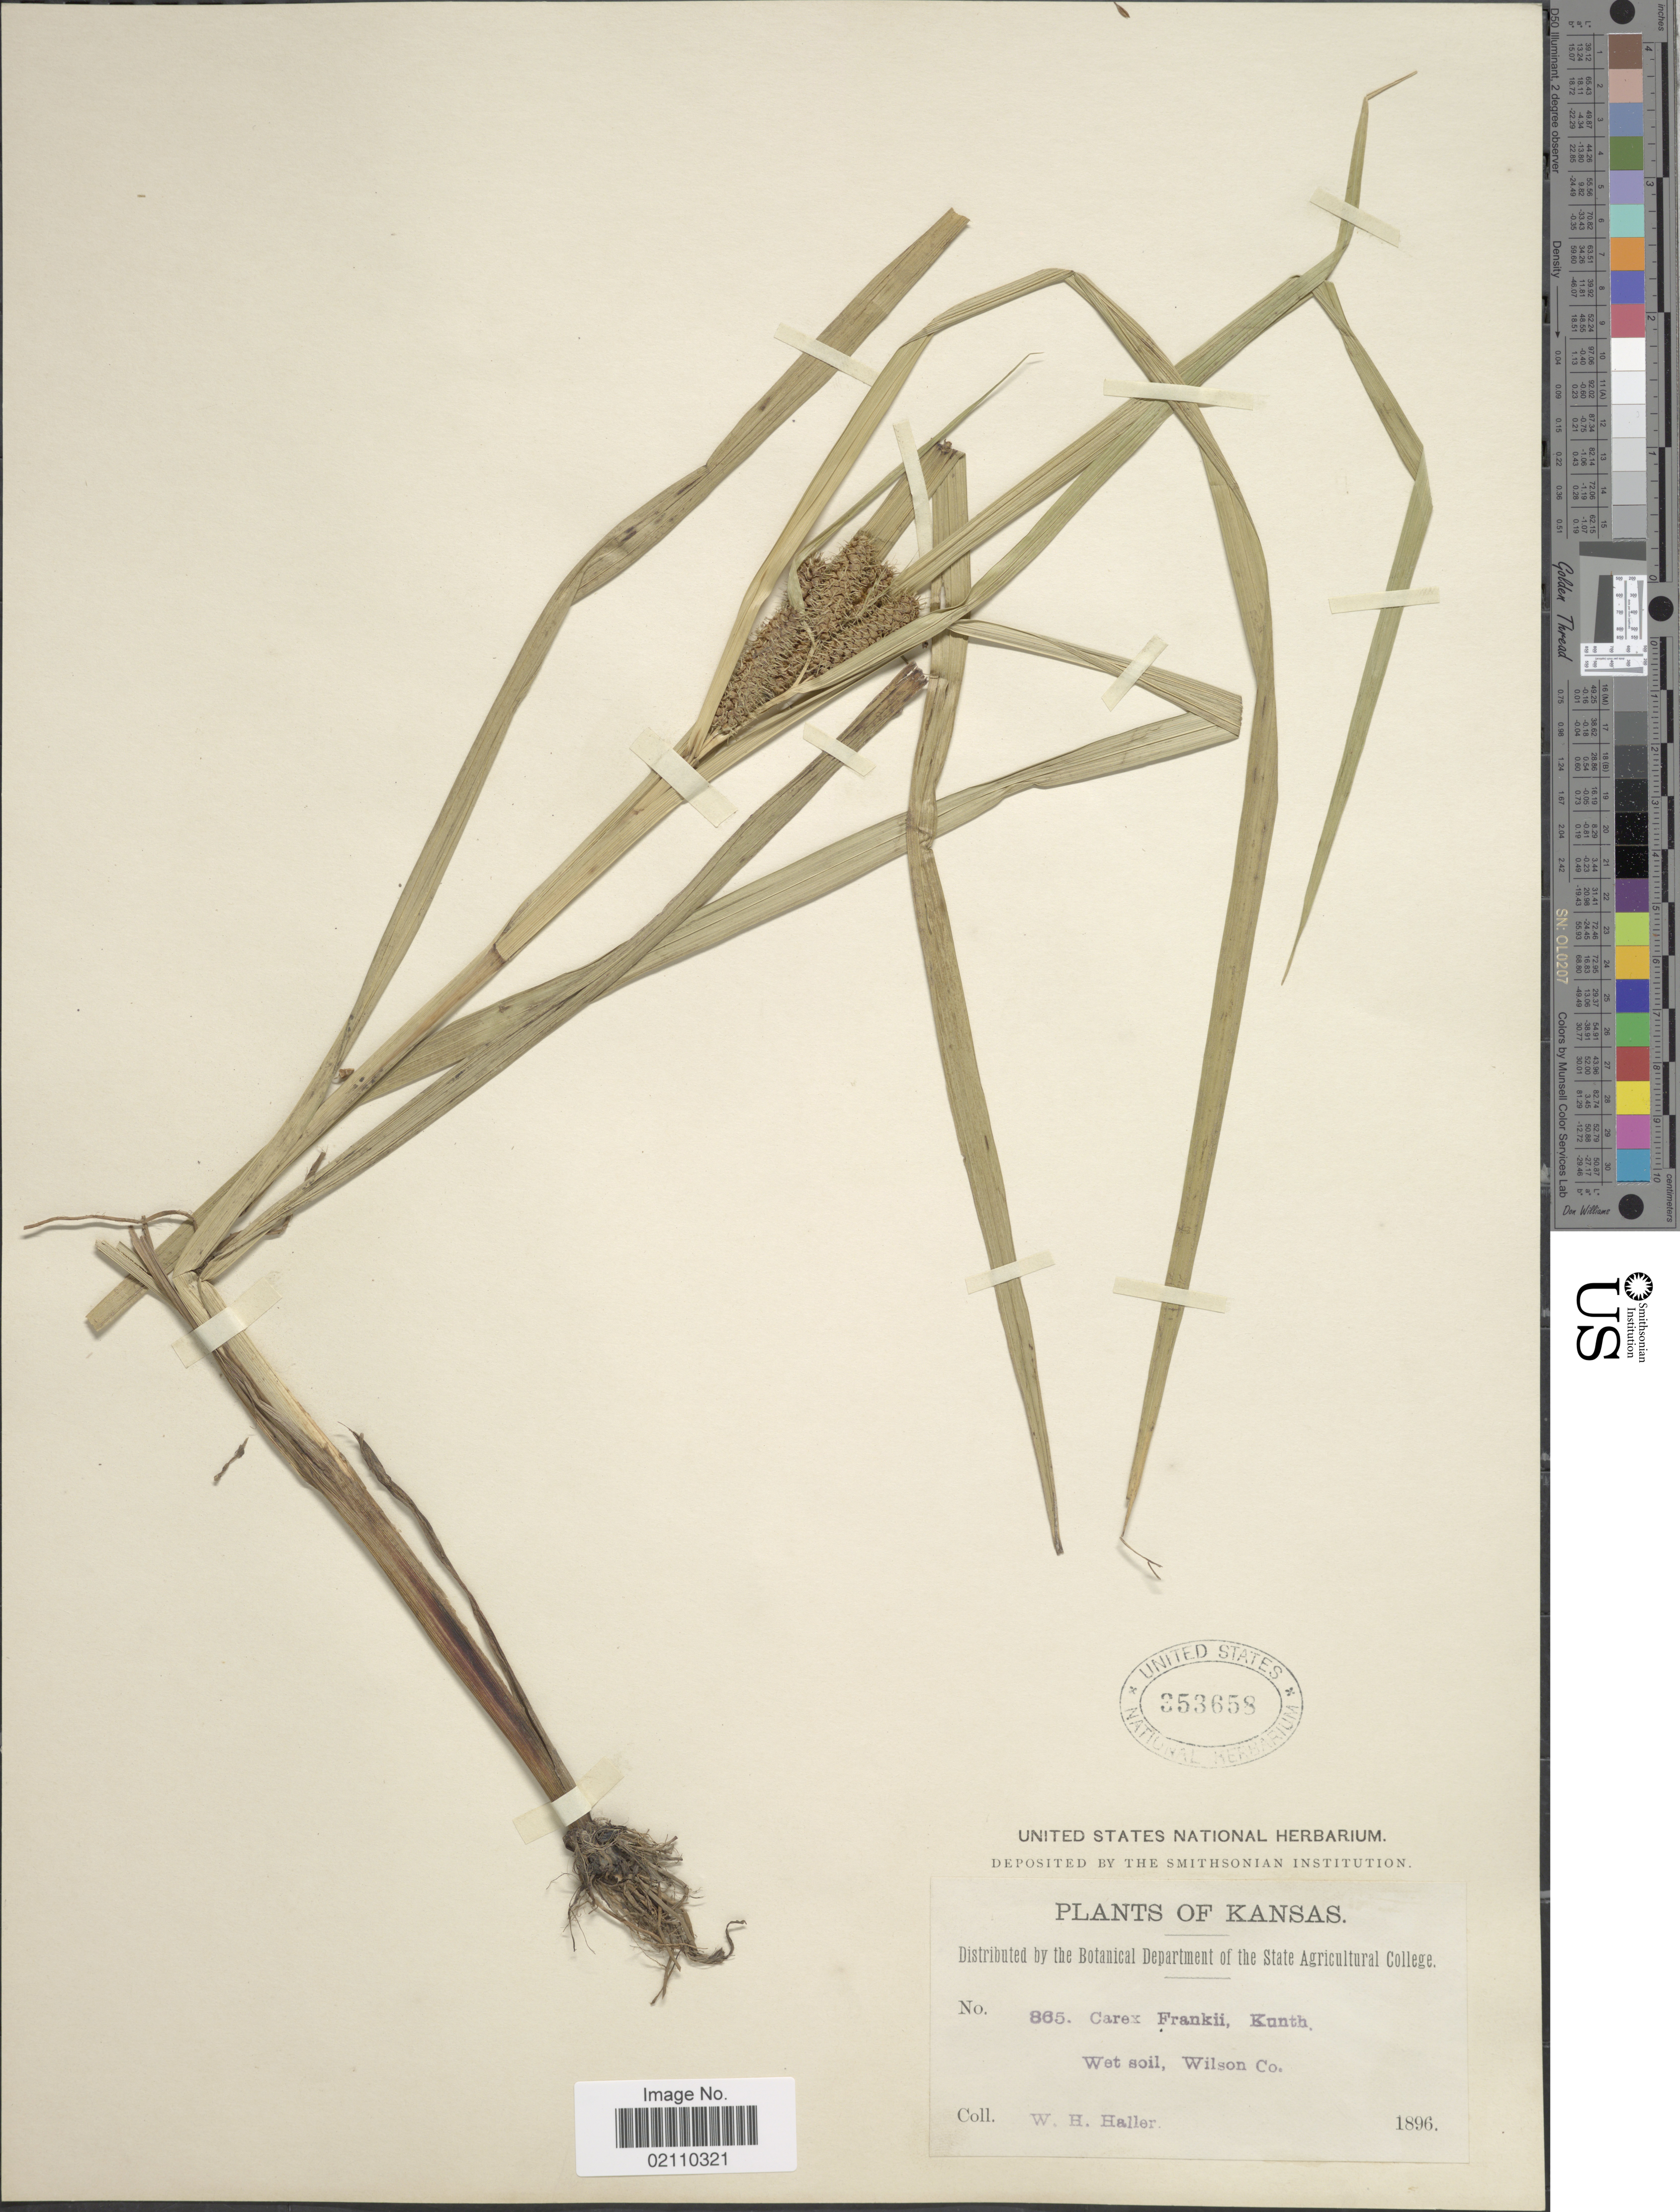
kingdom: Plantae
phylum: Tracheophyta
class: Liliopsida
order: Poales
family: Cyperaceae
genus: Carex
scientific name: Carex frankii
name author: Kunth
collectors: W. Haller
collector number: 865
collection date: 1896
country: United States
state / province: Kansas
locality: Wet soil, Wilson Co.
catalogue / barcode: US 353658